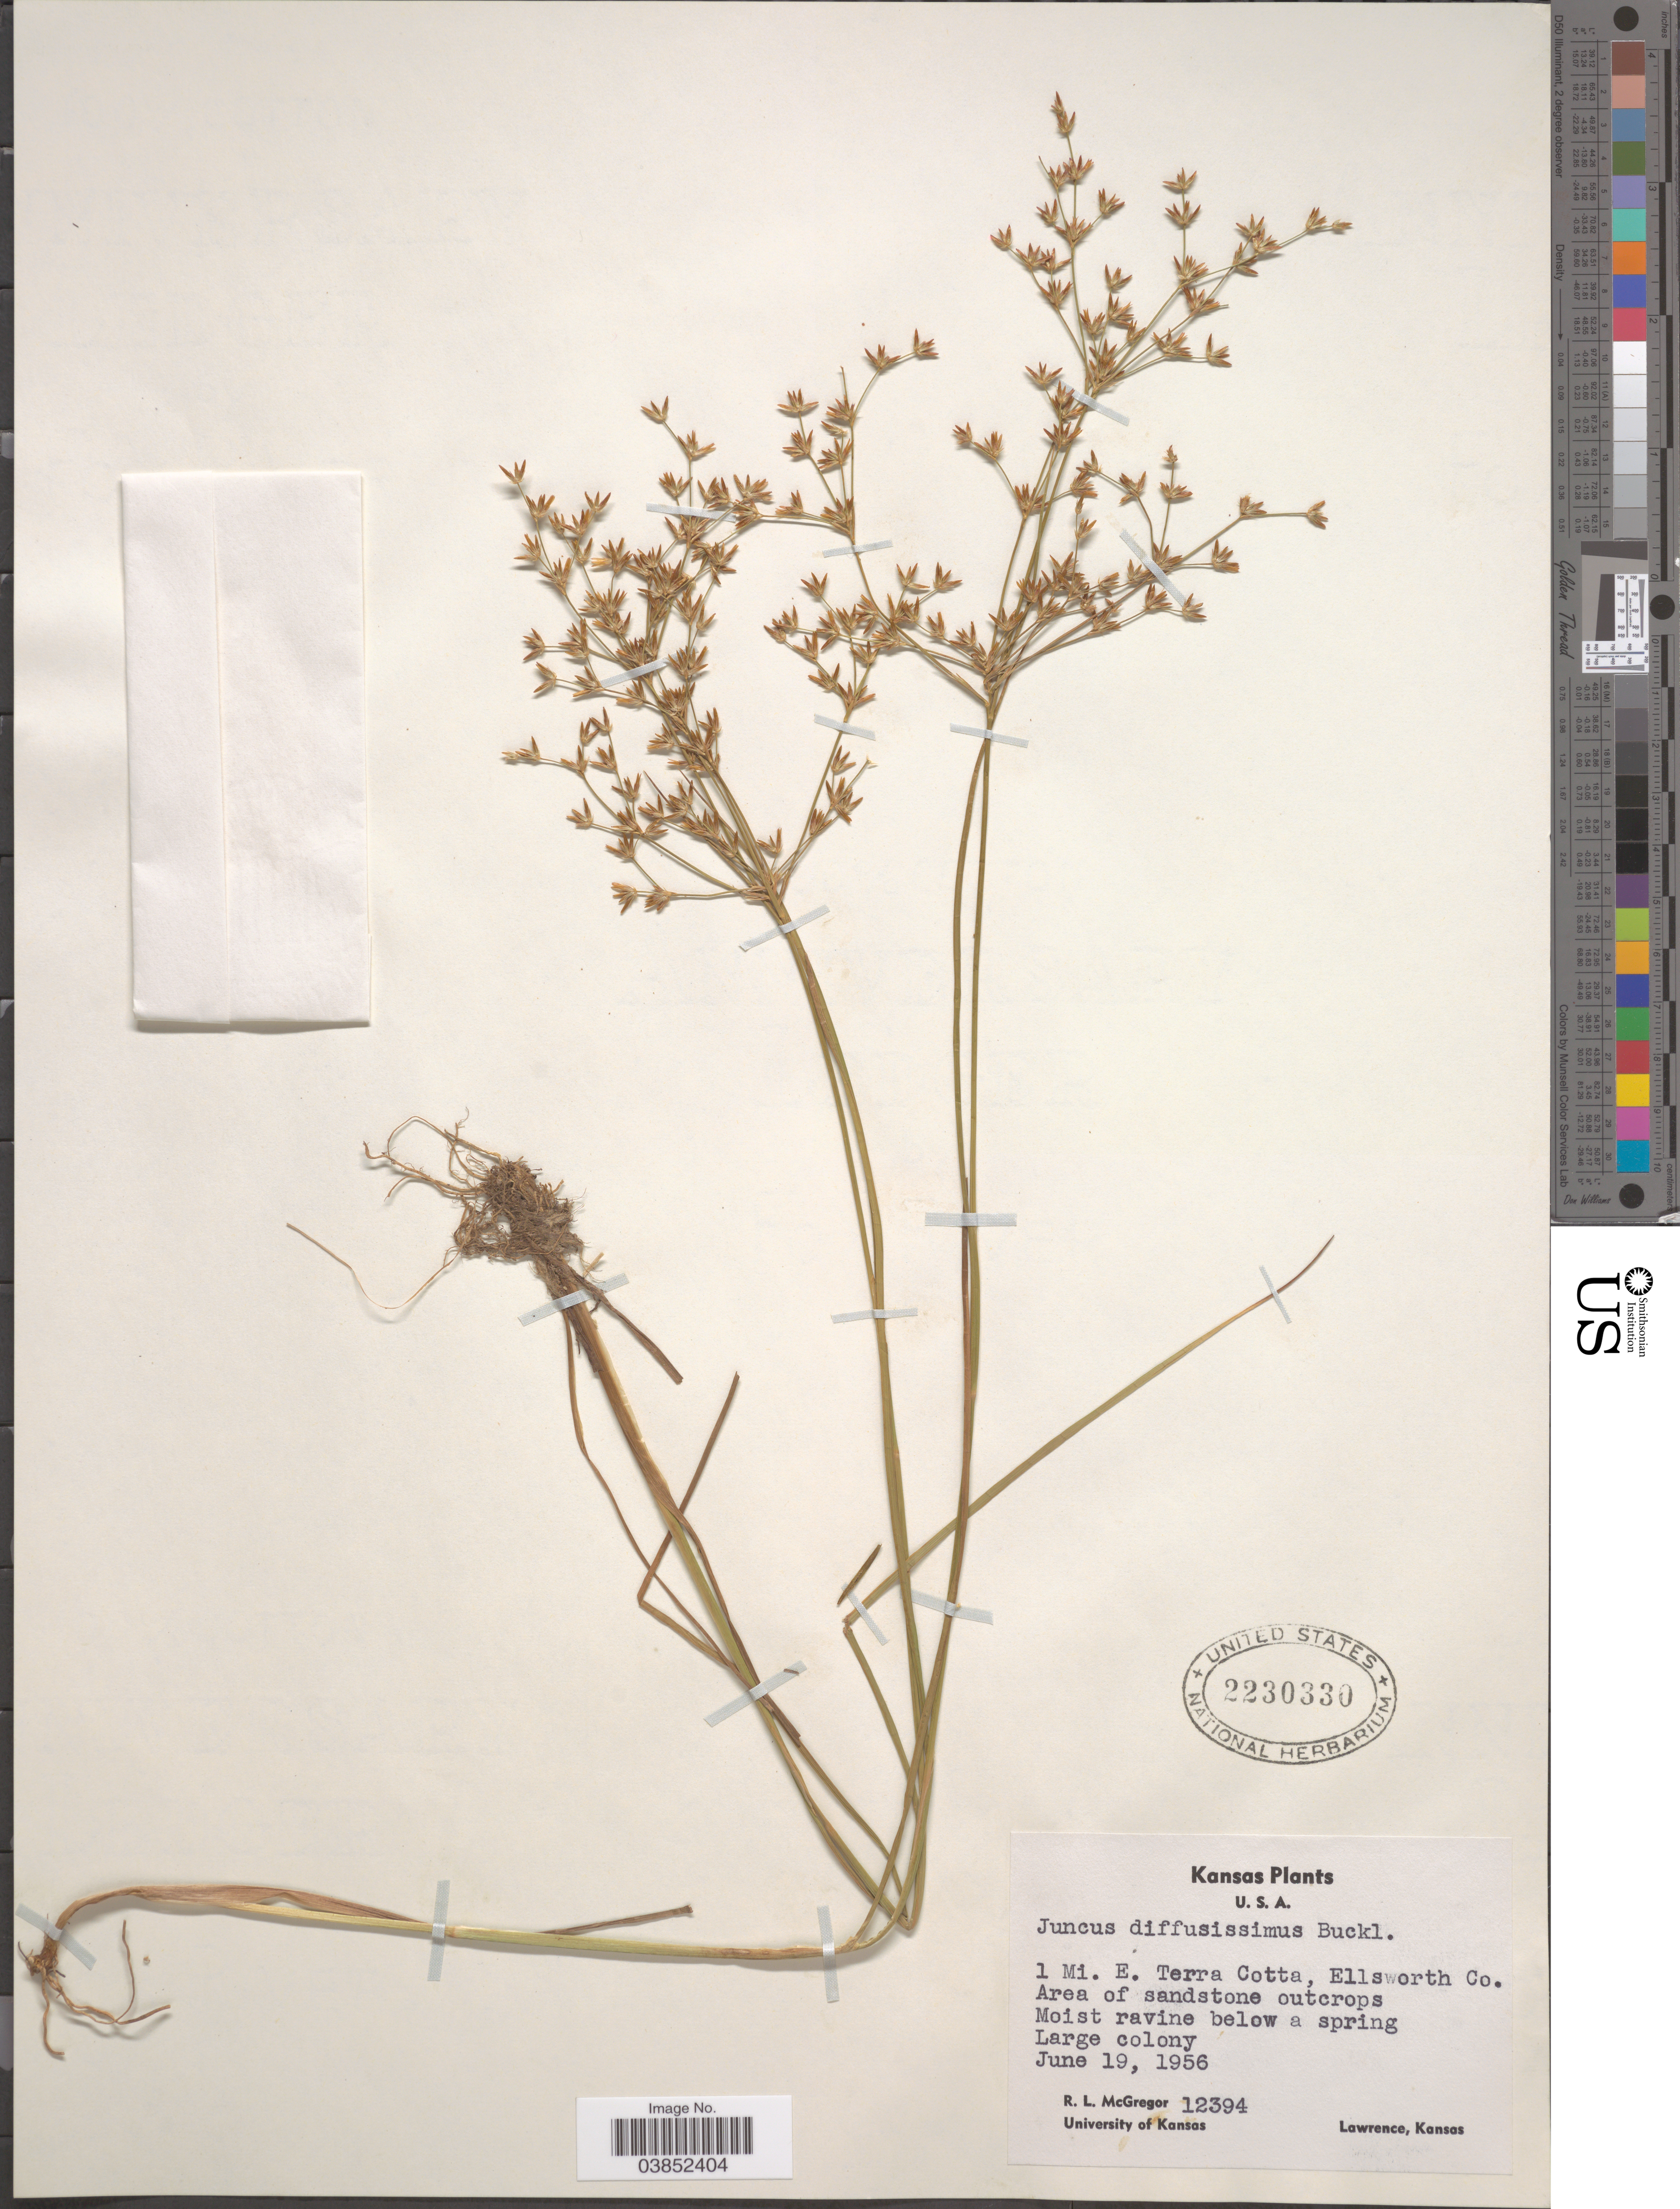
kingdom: Plantae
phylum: Tracheophyta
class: Liliopsida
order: Poales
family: Juncaceae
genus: Juncus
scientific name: Juncus diffusissimus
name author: Buckley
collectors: R. McGregor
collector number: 12394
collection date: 1956-06-19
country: United States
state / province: Kansas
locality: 1 Mi. E. Terra Cotta, Ellsworth Co.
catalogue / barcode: US 2230330